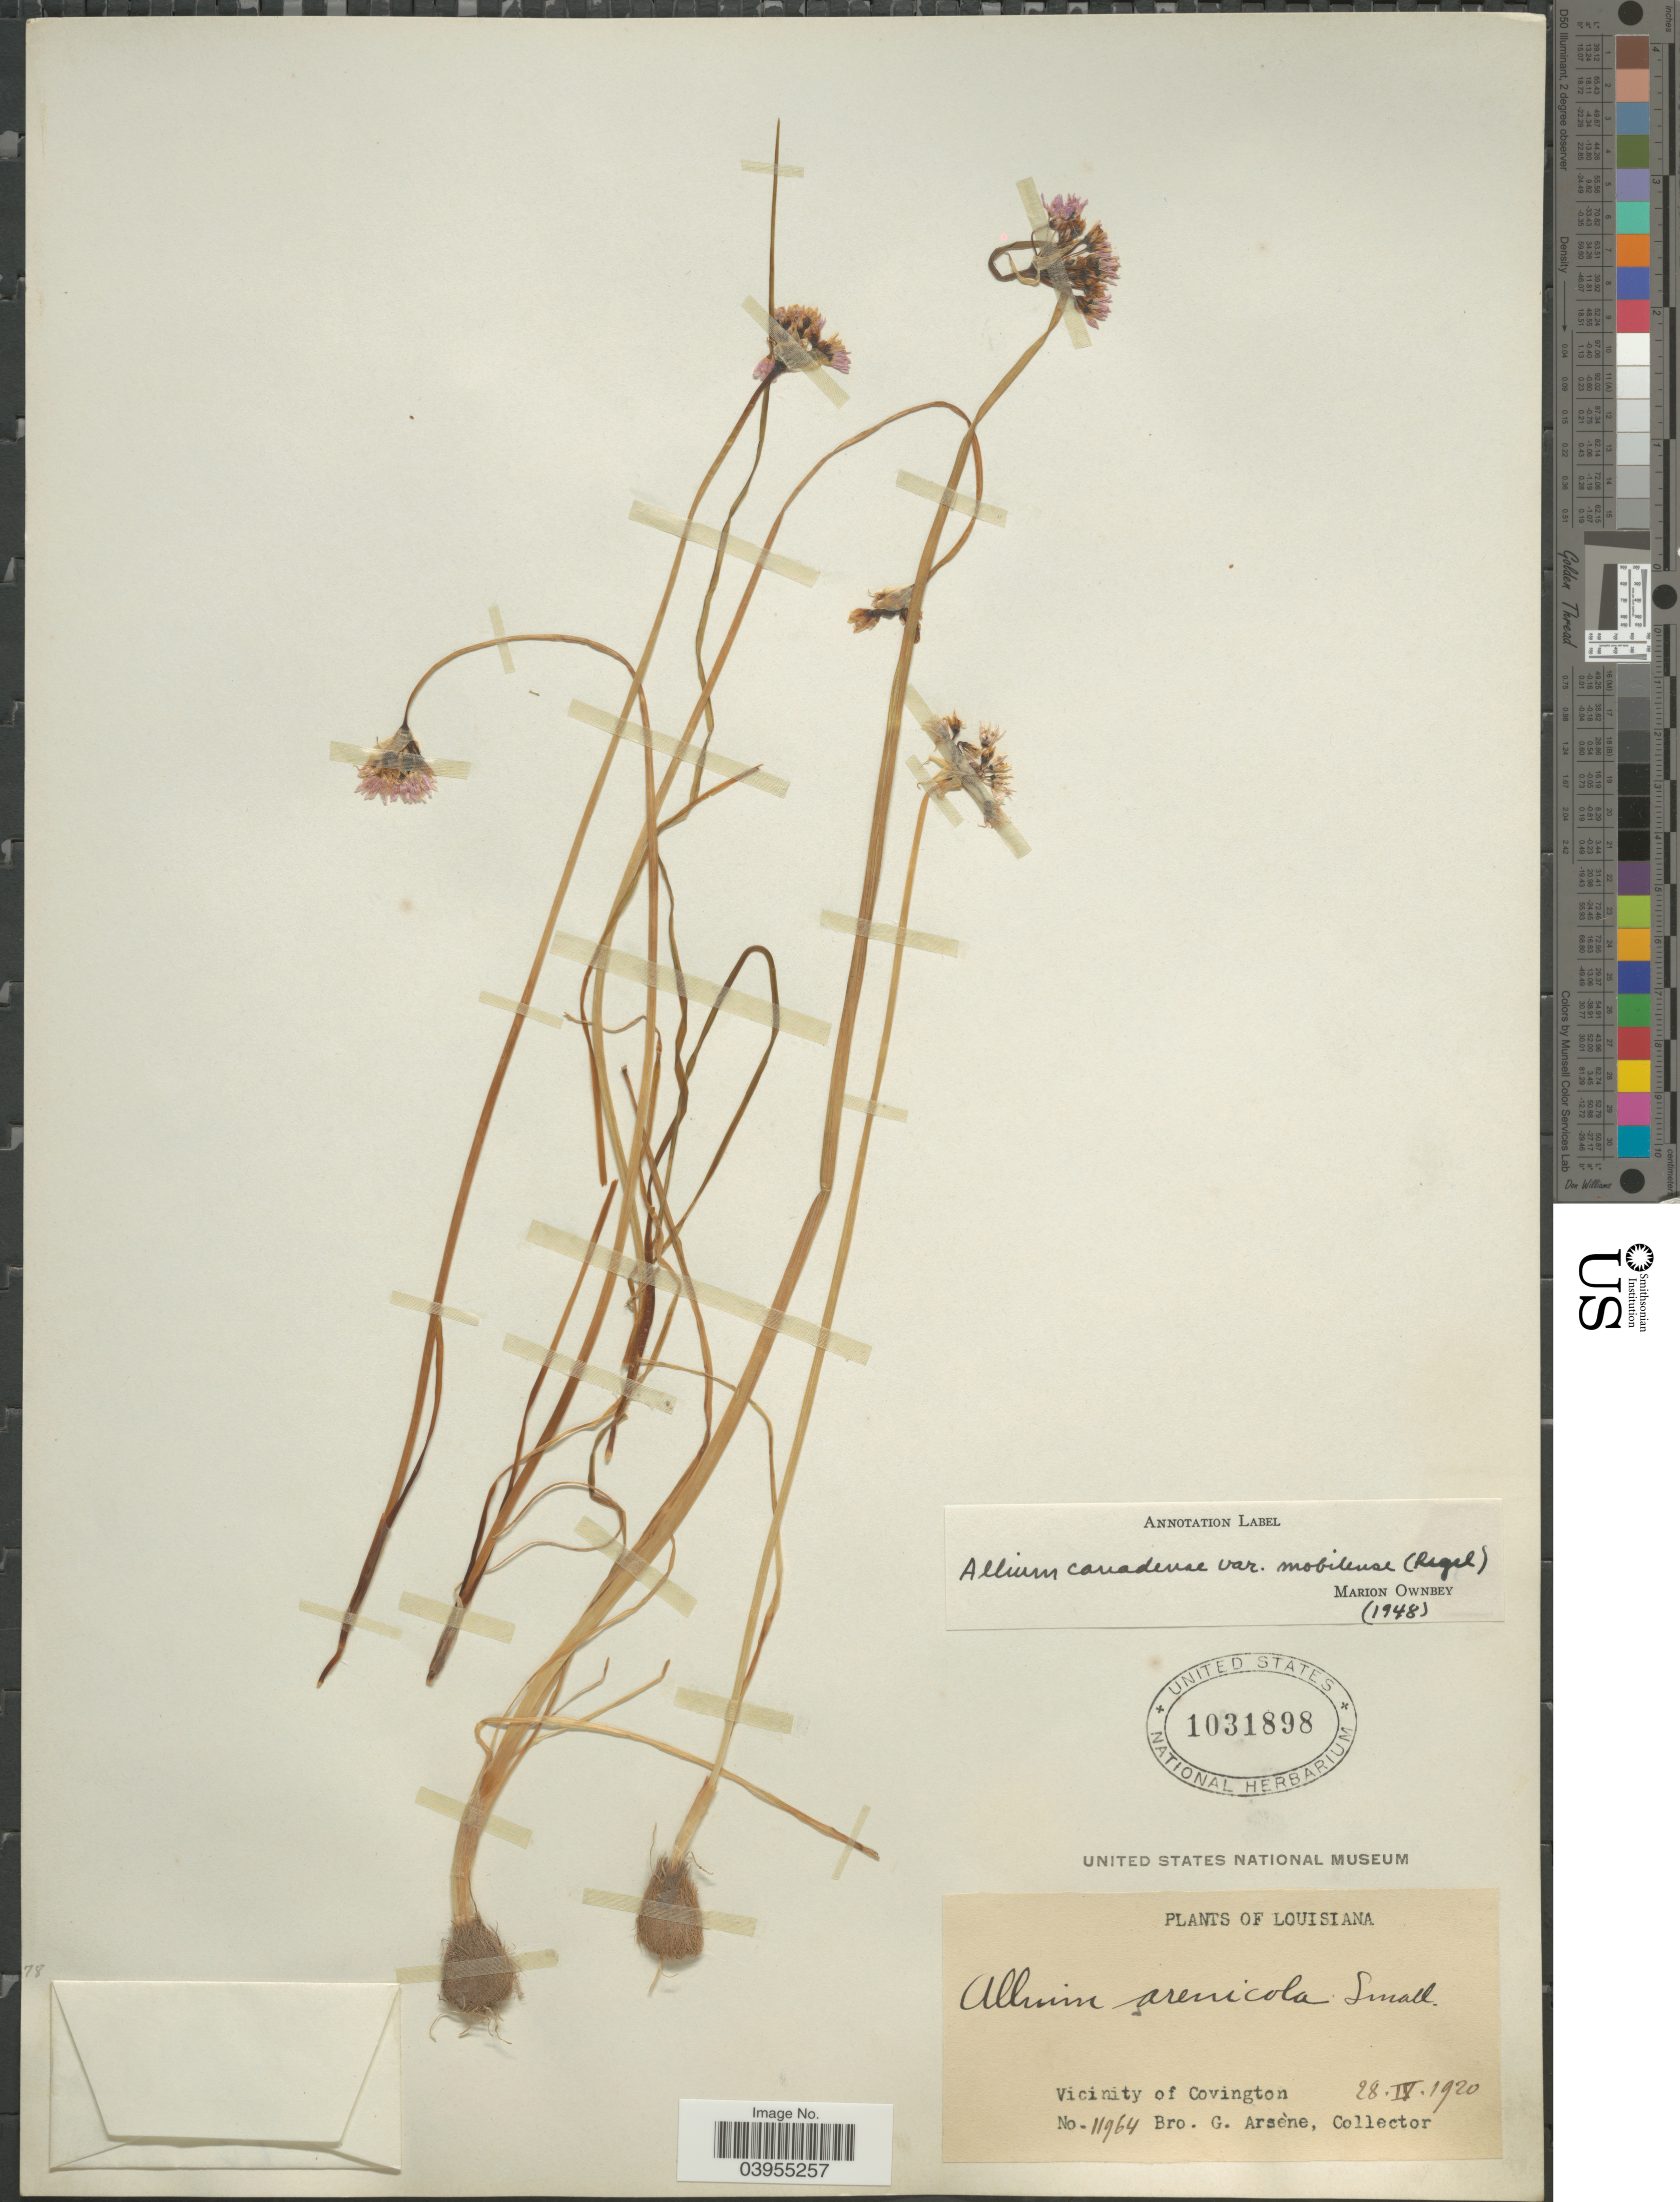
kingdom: Plantae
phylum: Tracheophyta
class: Liliopsida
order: Asparagales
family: Amaryllidaceae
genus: Allium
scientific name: Allium canadense var. mobilense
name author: (Regel) Traub & Ownbey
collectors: Bro. G. Arsène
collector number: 11964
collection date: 1920-04-28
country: United States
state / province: Louisiana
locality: Vicinity of Covington.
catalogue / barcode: US 1031898